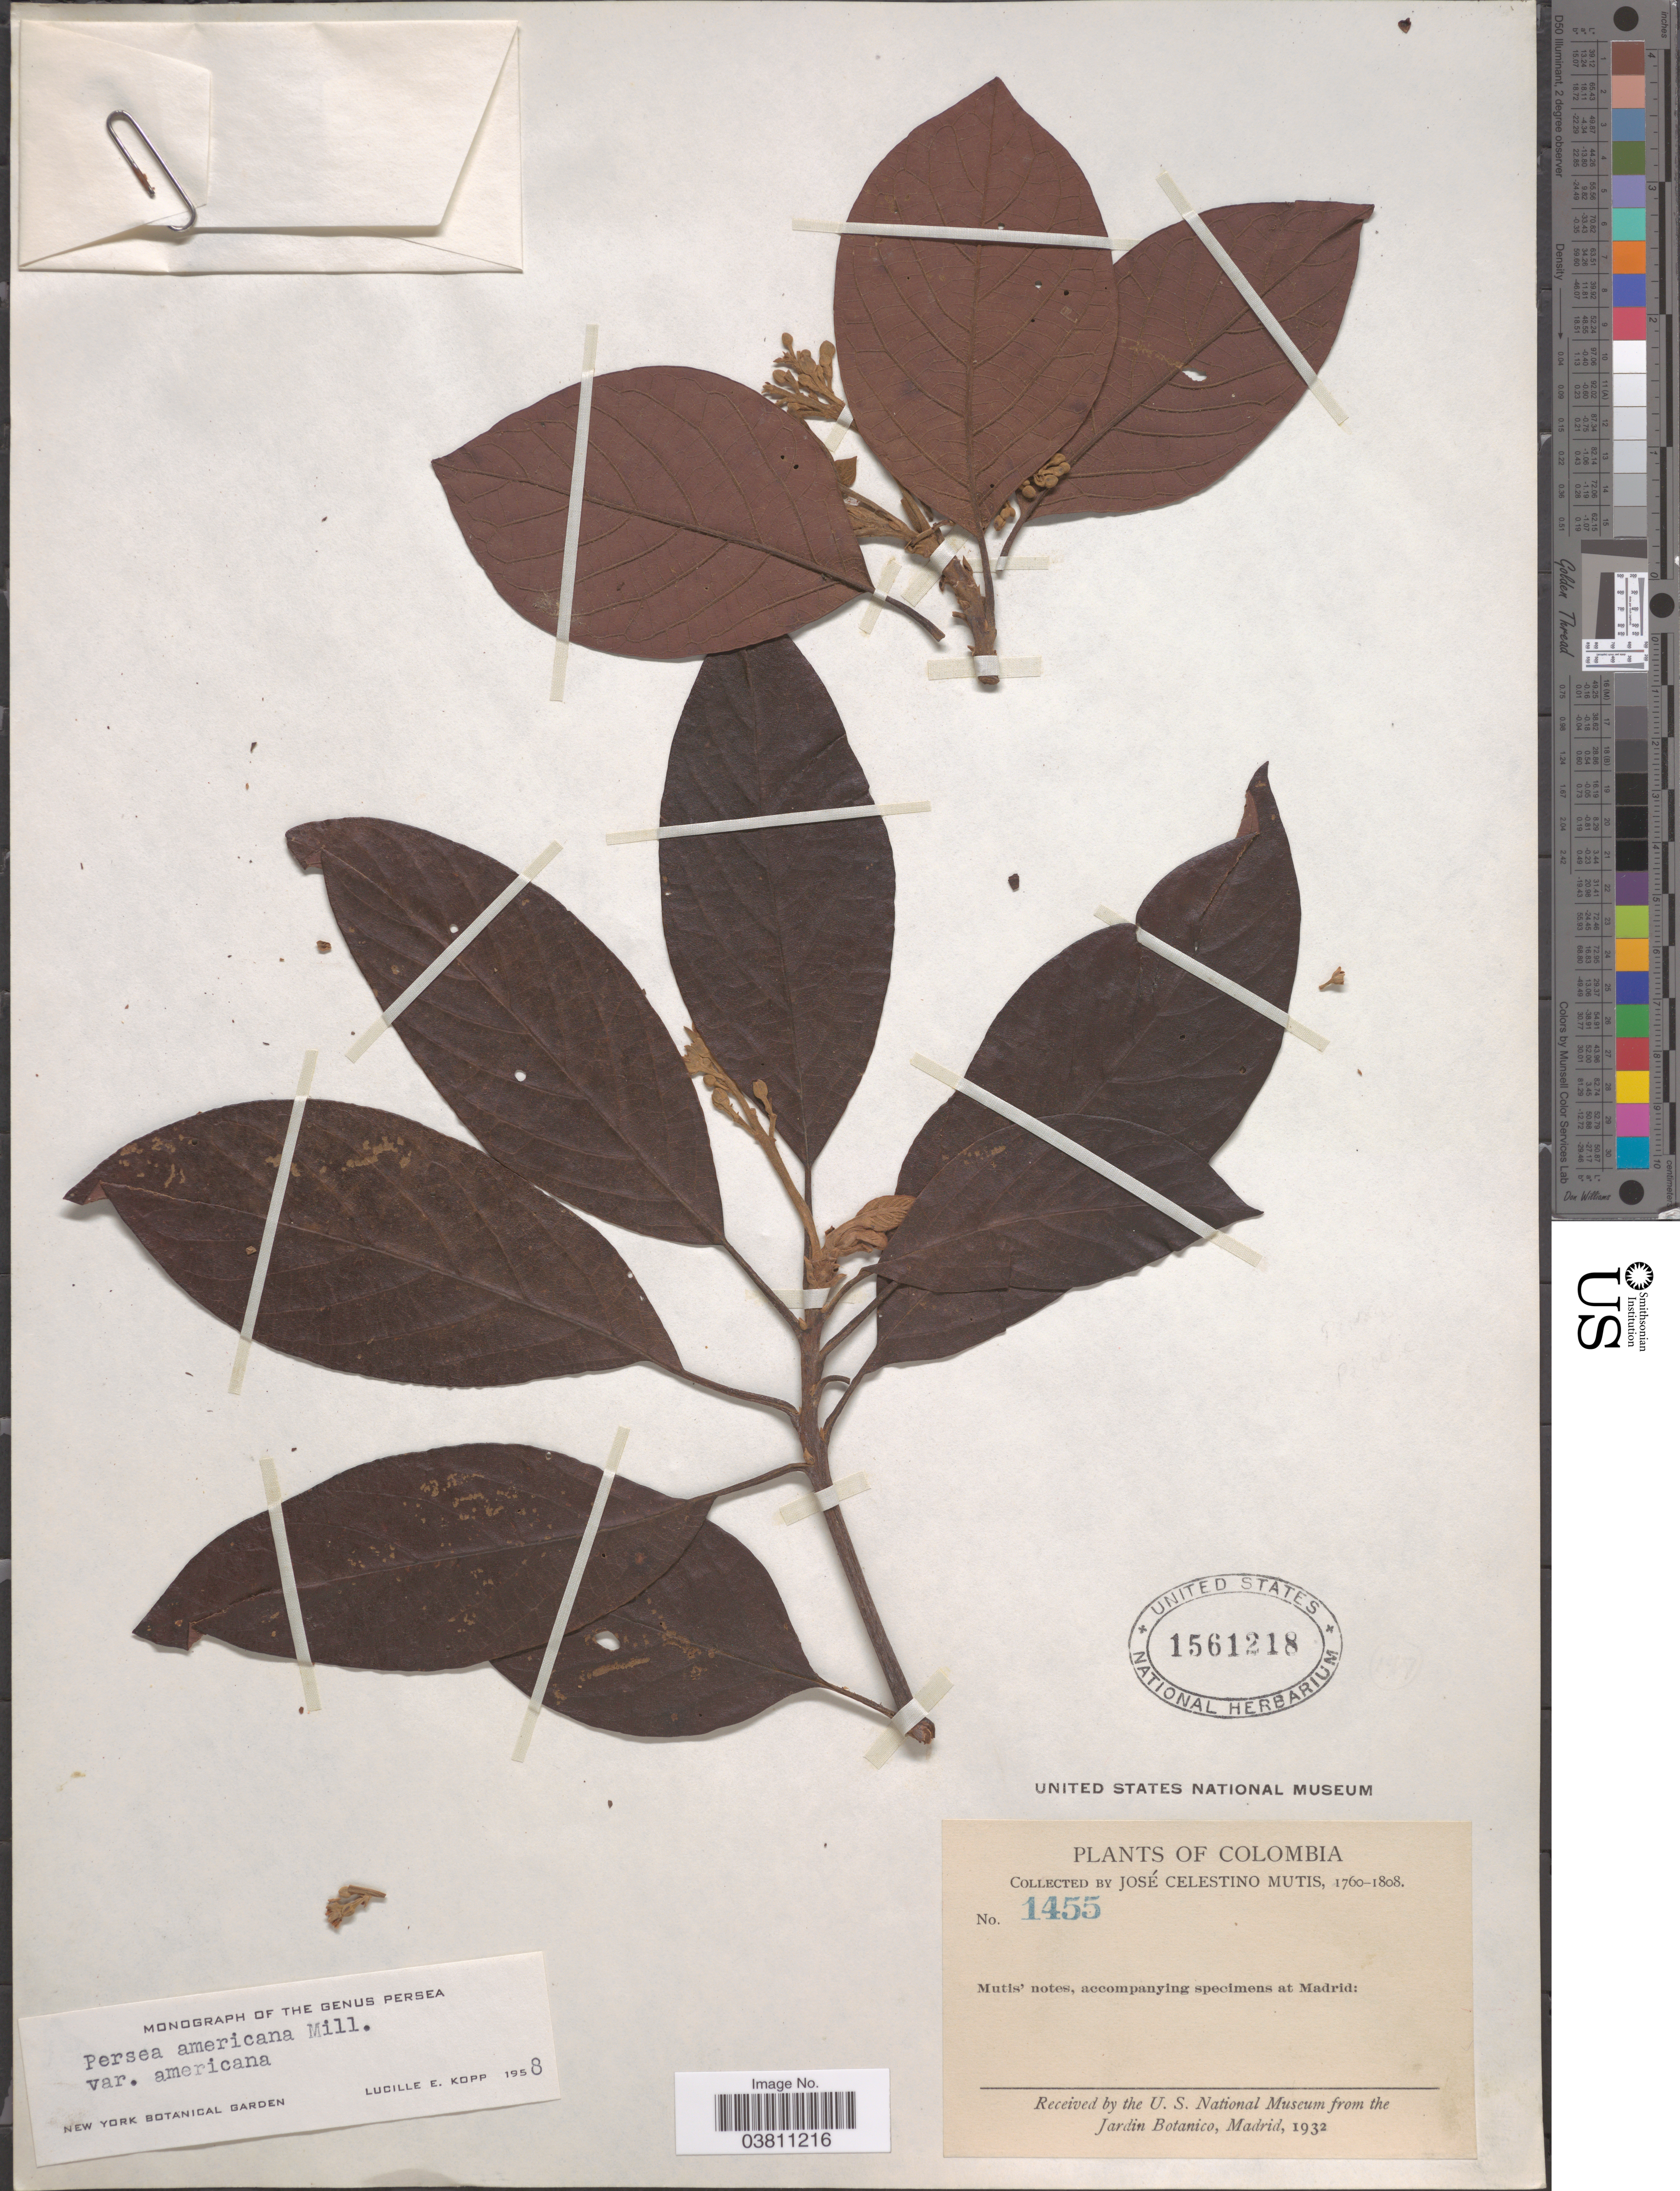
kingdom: Plantae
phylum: Tracheophyta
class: Magnoliopsida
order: Laurales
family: Lauraceae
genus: Persea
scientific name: Persea americana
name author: Mill.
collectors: J. C. B. Mutis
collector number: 1455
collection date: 1760/1808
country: Colombia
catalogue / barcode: US 1561218